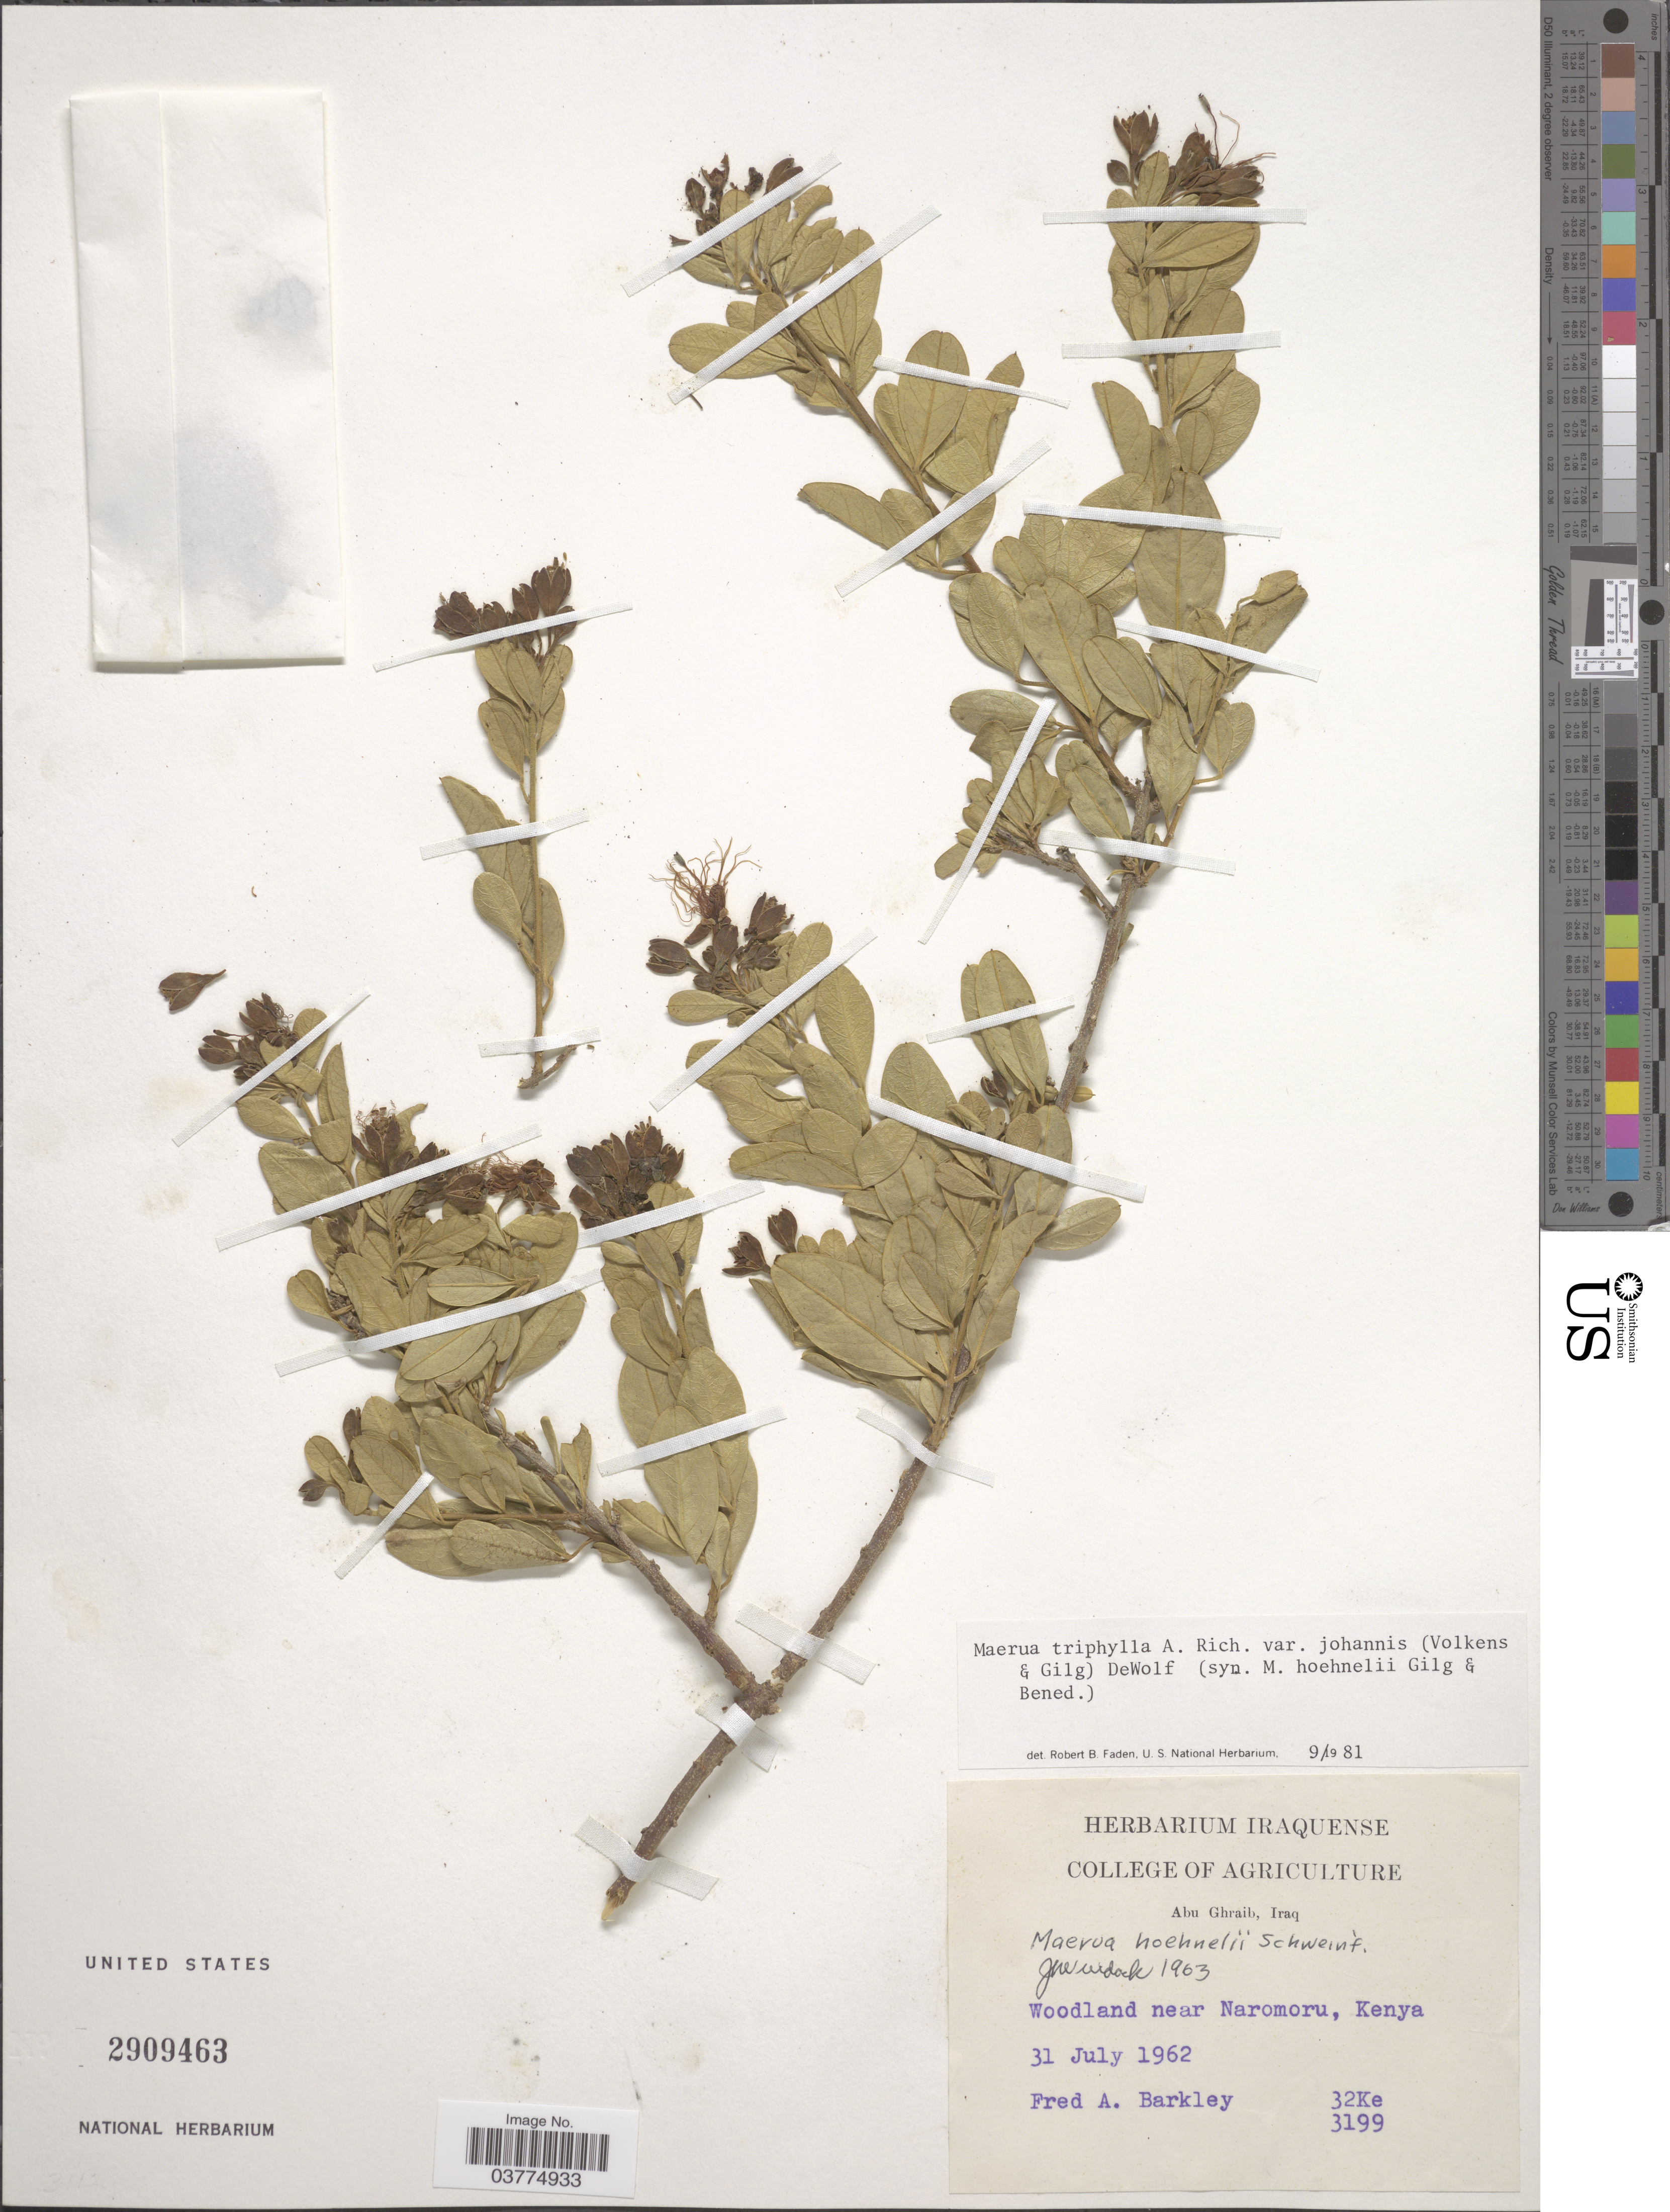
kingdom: Plantae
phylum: Tracheophyta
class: Magnoliopsida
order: Brassicales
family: Capparaceae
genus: Maerua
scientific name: Maerua triphylla var. johannis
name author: (Volkens & Gilg) DeWolf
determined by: Faden, Robert B., (US), Smithsonian Institution - National Museum of Natural History (UNITED STATES)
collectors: F. A. Barkley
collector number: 32Ke/3199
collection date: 1962-07-31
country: Kenya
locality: Woodland near Naromoru.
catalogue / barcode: US 2909463